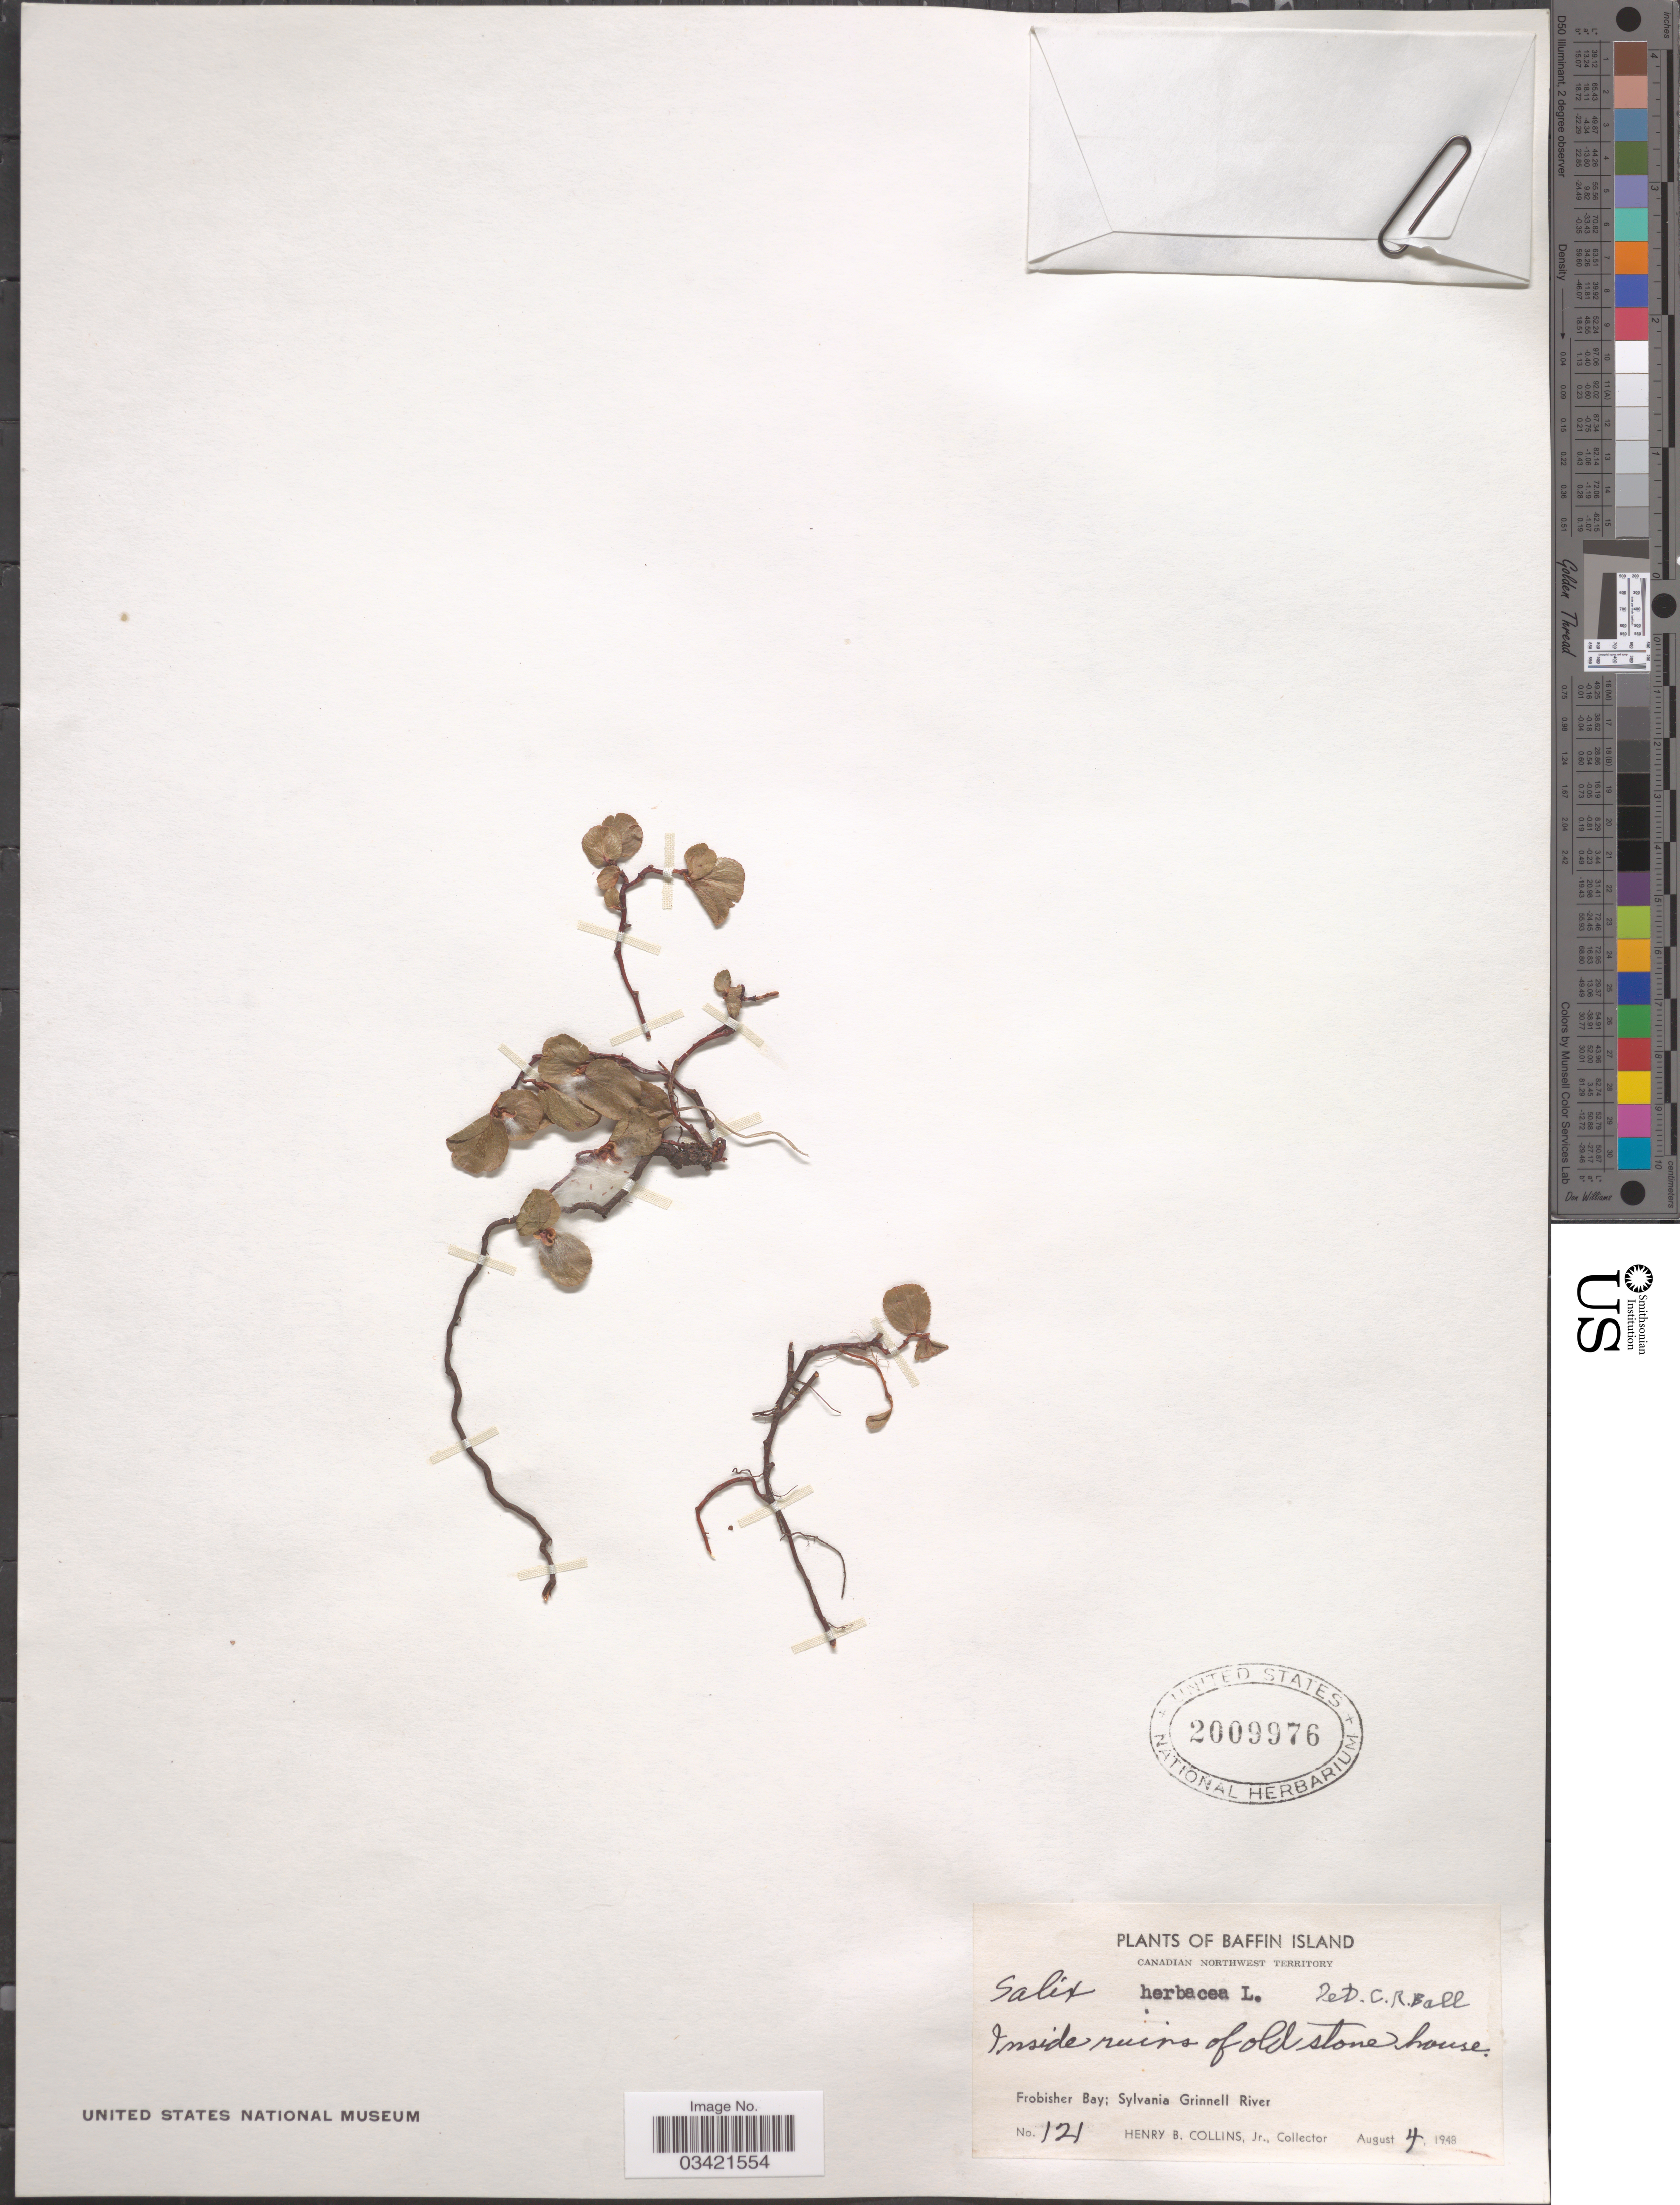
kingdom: Plantae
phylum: Tracheophyta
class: Magnoliopsida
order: Malpighiales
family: Salicaceae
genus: Salix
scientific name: Salix herbacea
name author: L.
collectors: H. Collins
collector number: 121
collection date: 1948-08-04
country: Canada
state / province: Northwest Territories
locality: Baffin Island. Canadian Northwest Territory. Frobisher Bay; Sylvania Grinnell River.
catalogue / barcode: US 2009976